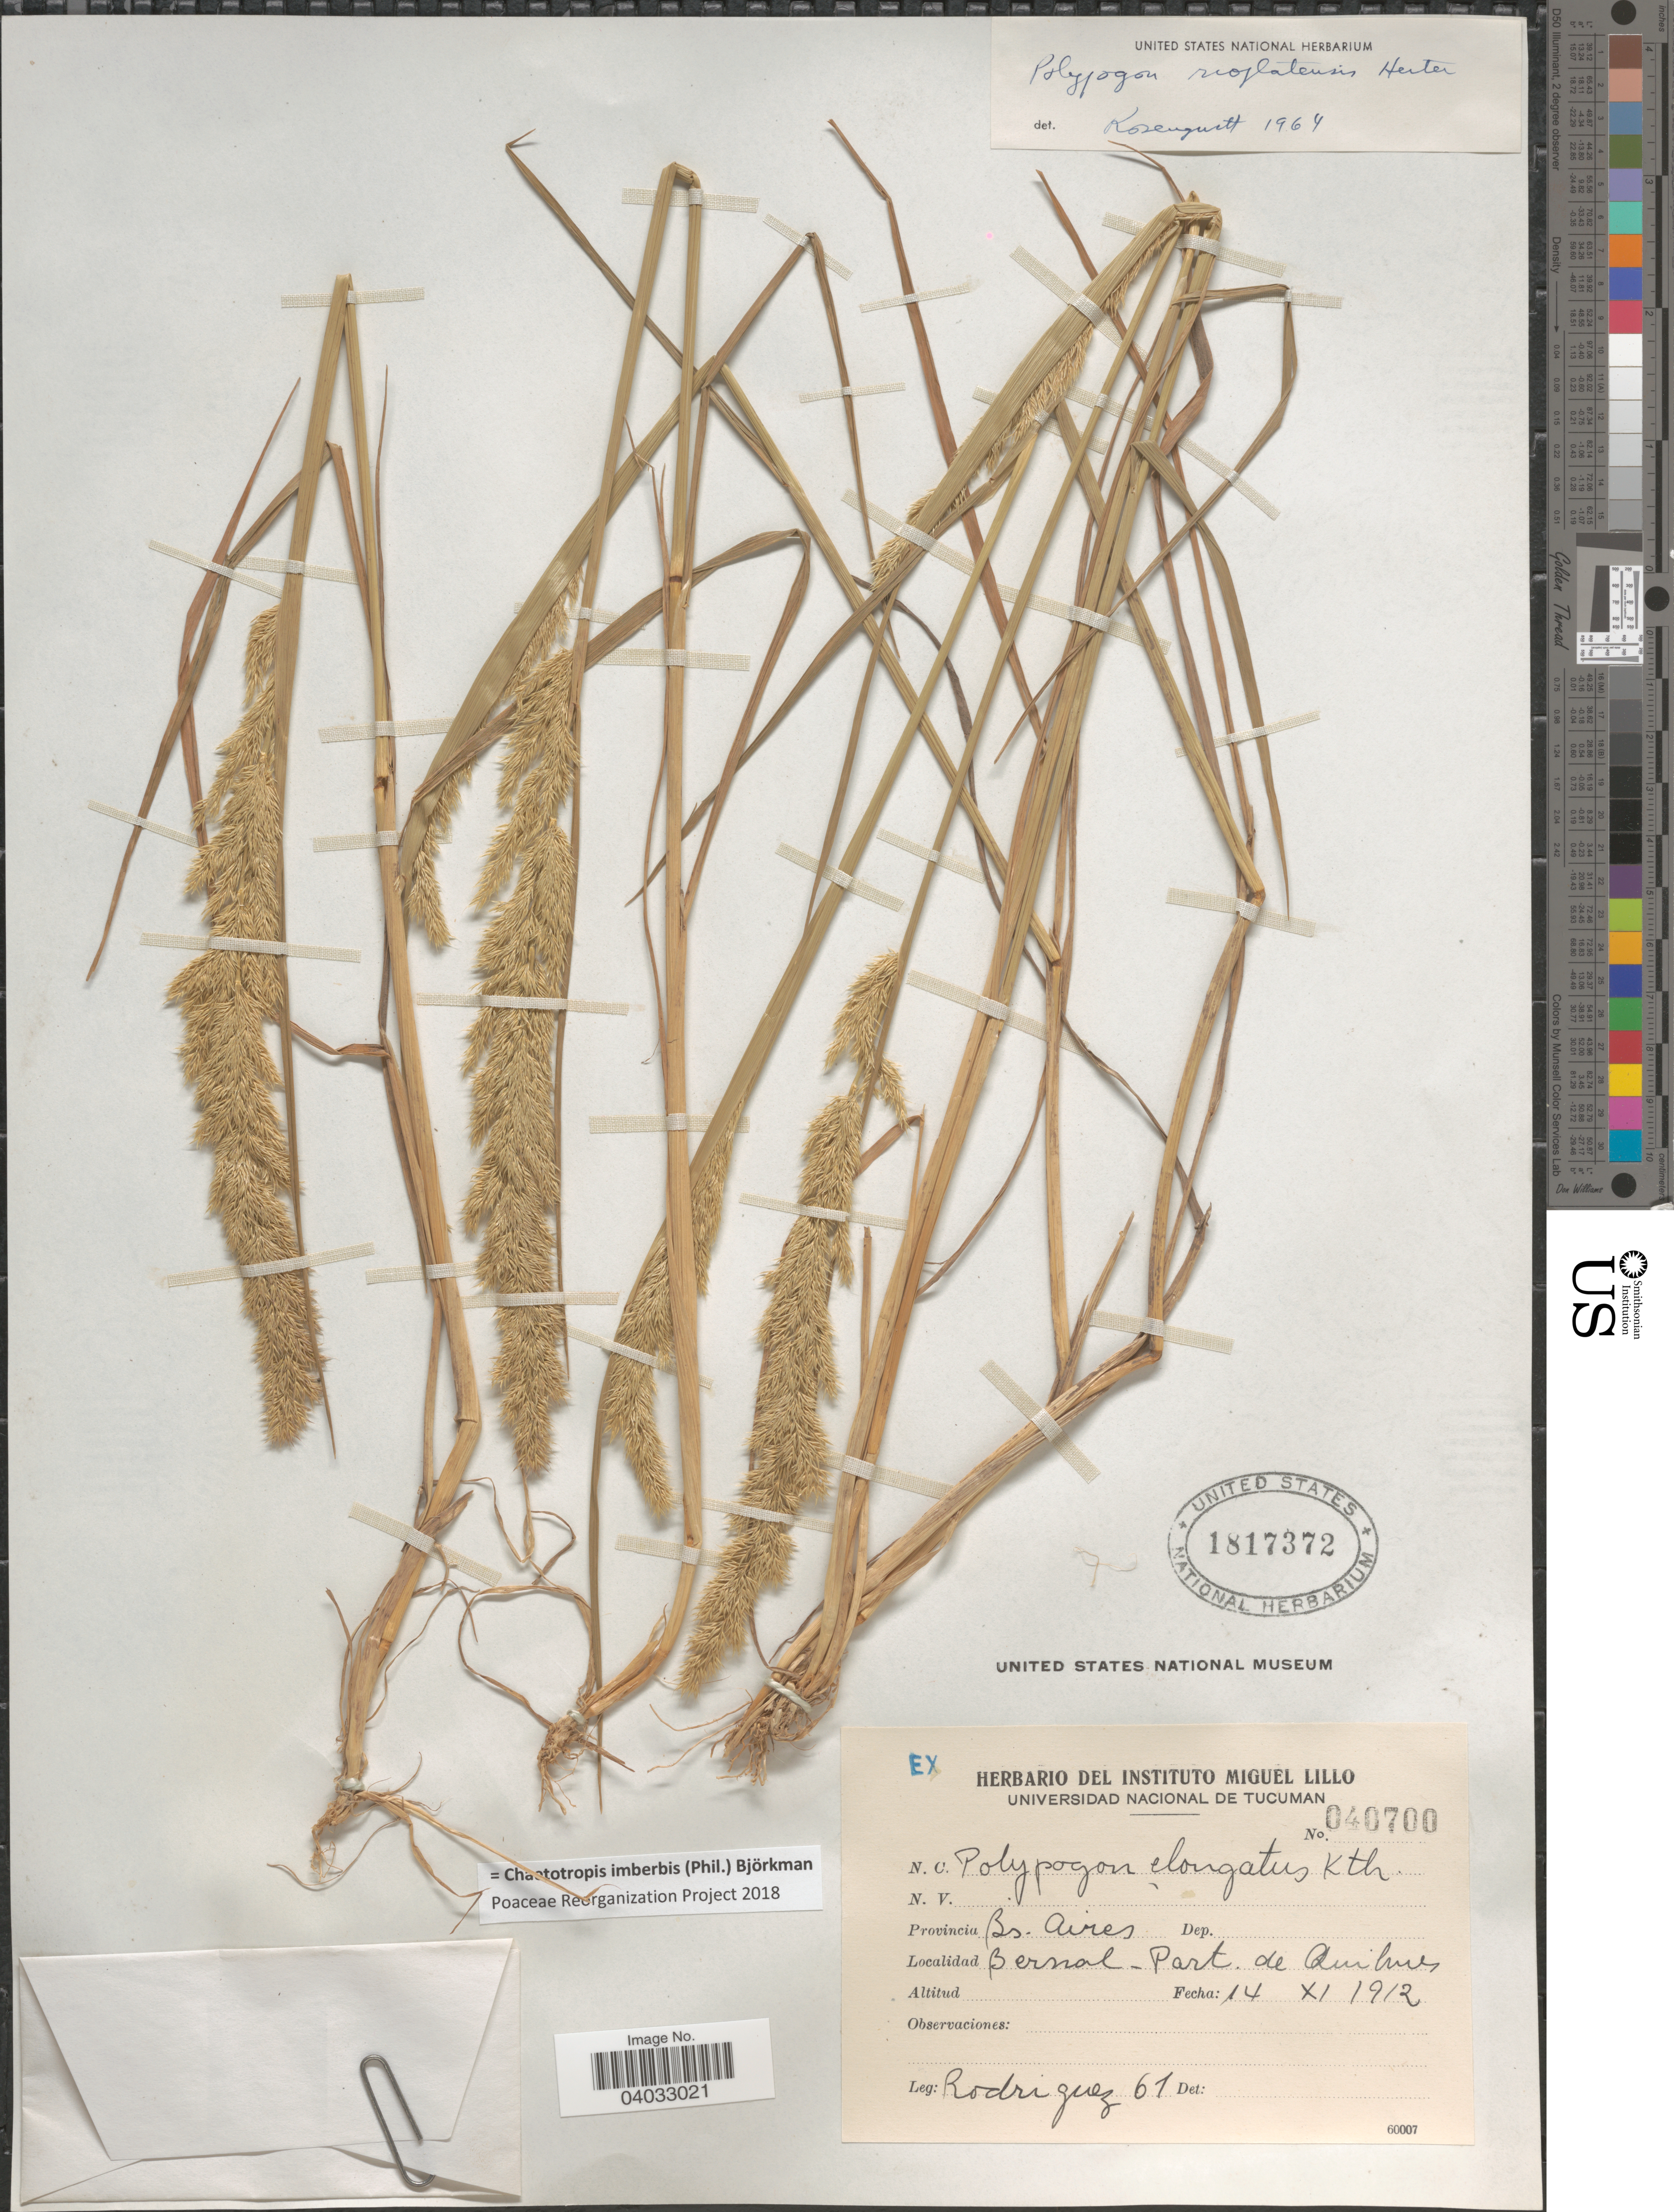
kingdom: Plantae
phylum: Tracheophyta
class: Liliopsida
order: Poales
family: Poaceae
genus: Chaetotropis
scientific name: Chaetotropis imberbis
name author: (Phil.) Björkman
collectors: Rodriguez, --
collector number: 61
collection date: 1912-11-14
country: Argentina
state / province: Buenos Aires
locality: Provincia Bs. Aires. Bernal - Part. de Quilmes.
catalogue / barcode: US 1817372